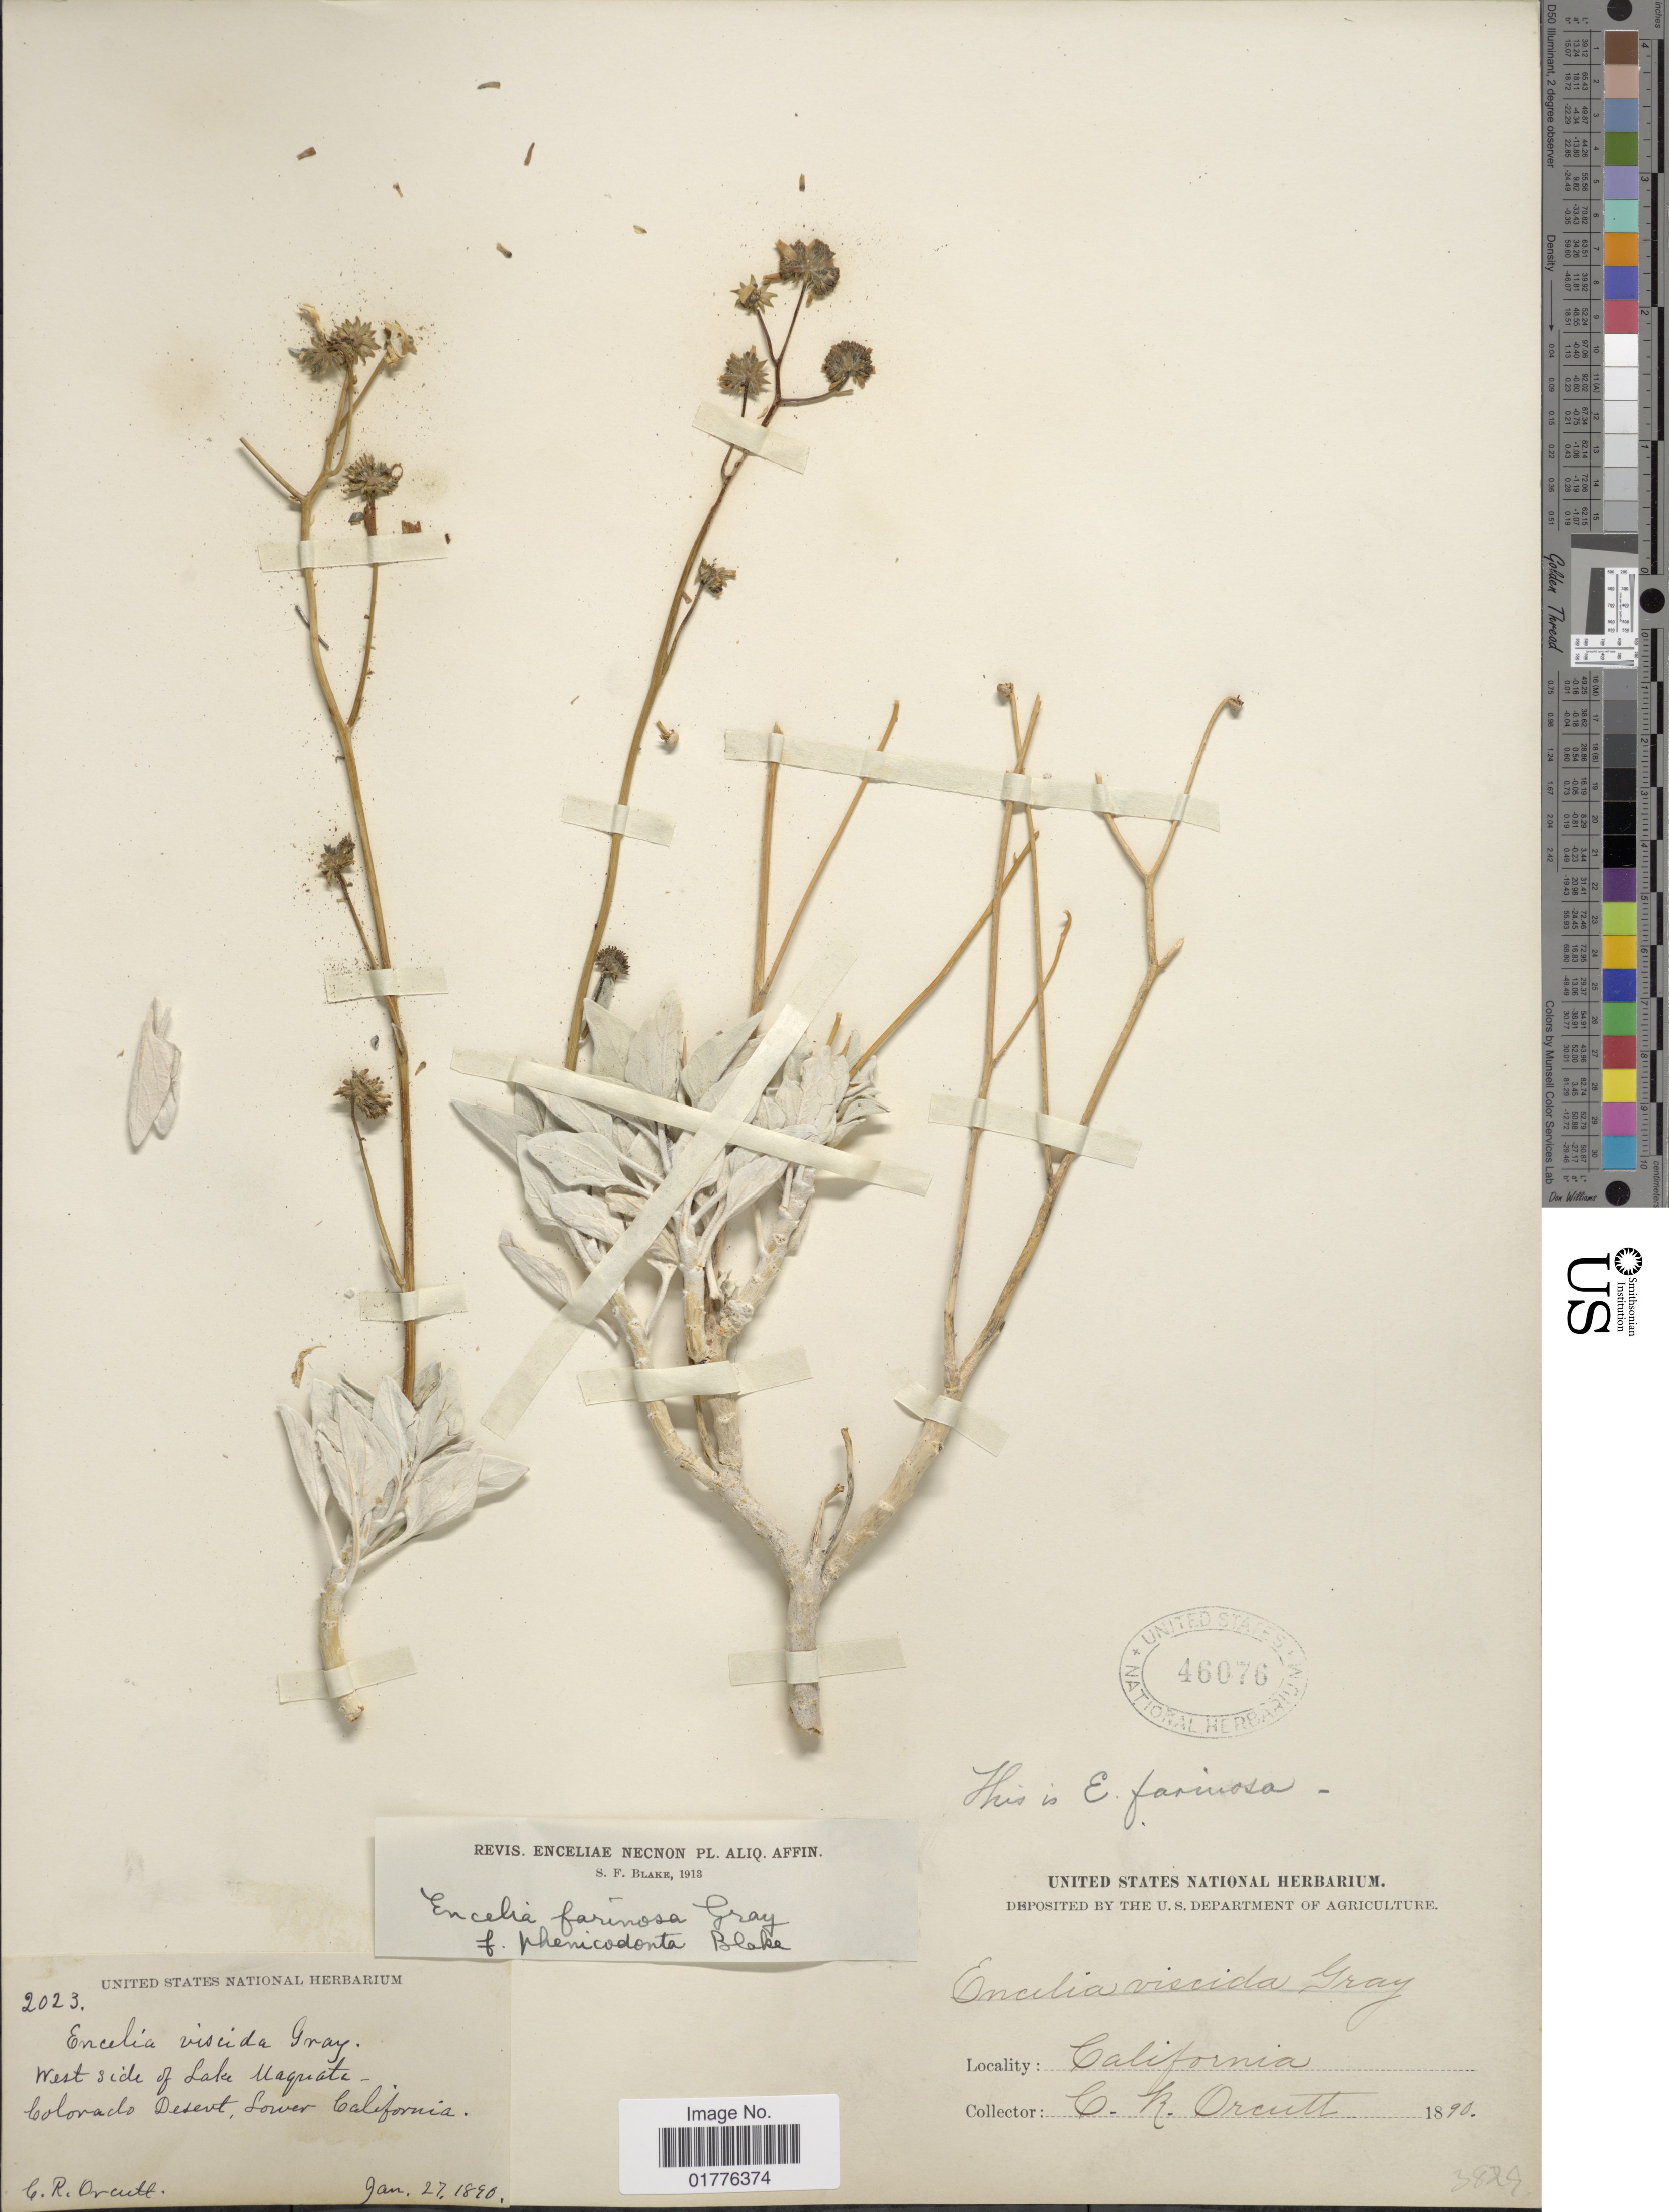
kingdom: Plantae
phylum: Tracheophyta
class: Magnoliopsida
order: Asterales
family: Asteraceae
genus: Encelia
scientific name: Encelia farinosa f. phenicodonta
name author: S.F. Blake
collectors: C. R. Orcutt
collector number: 2023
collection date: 1890-01-27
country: Mexico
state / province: Baja California Norte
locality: West side of Lake Maquata [Laguna Salada]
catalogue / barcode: US 46076